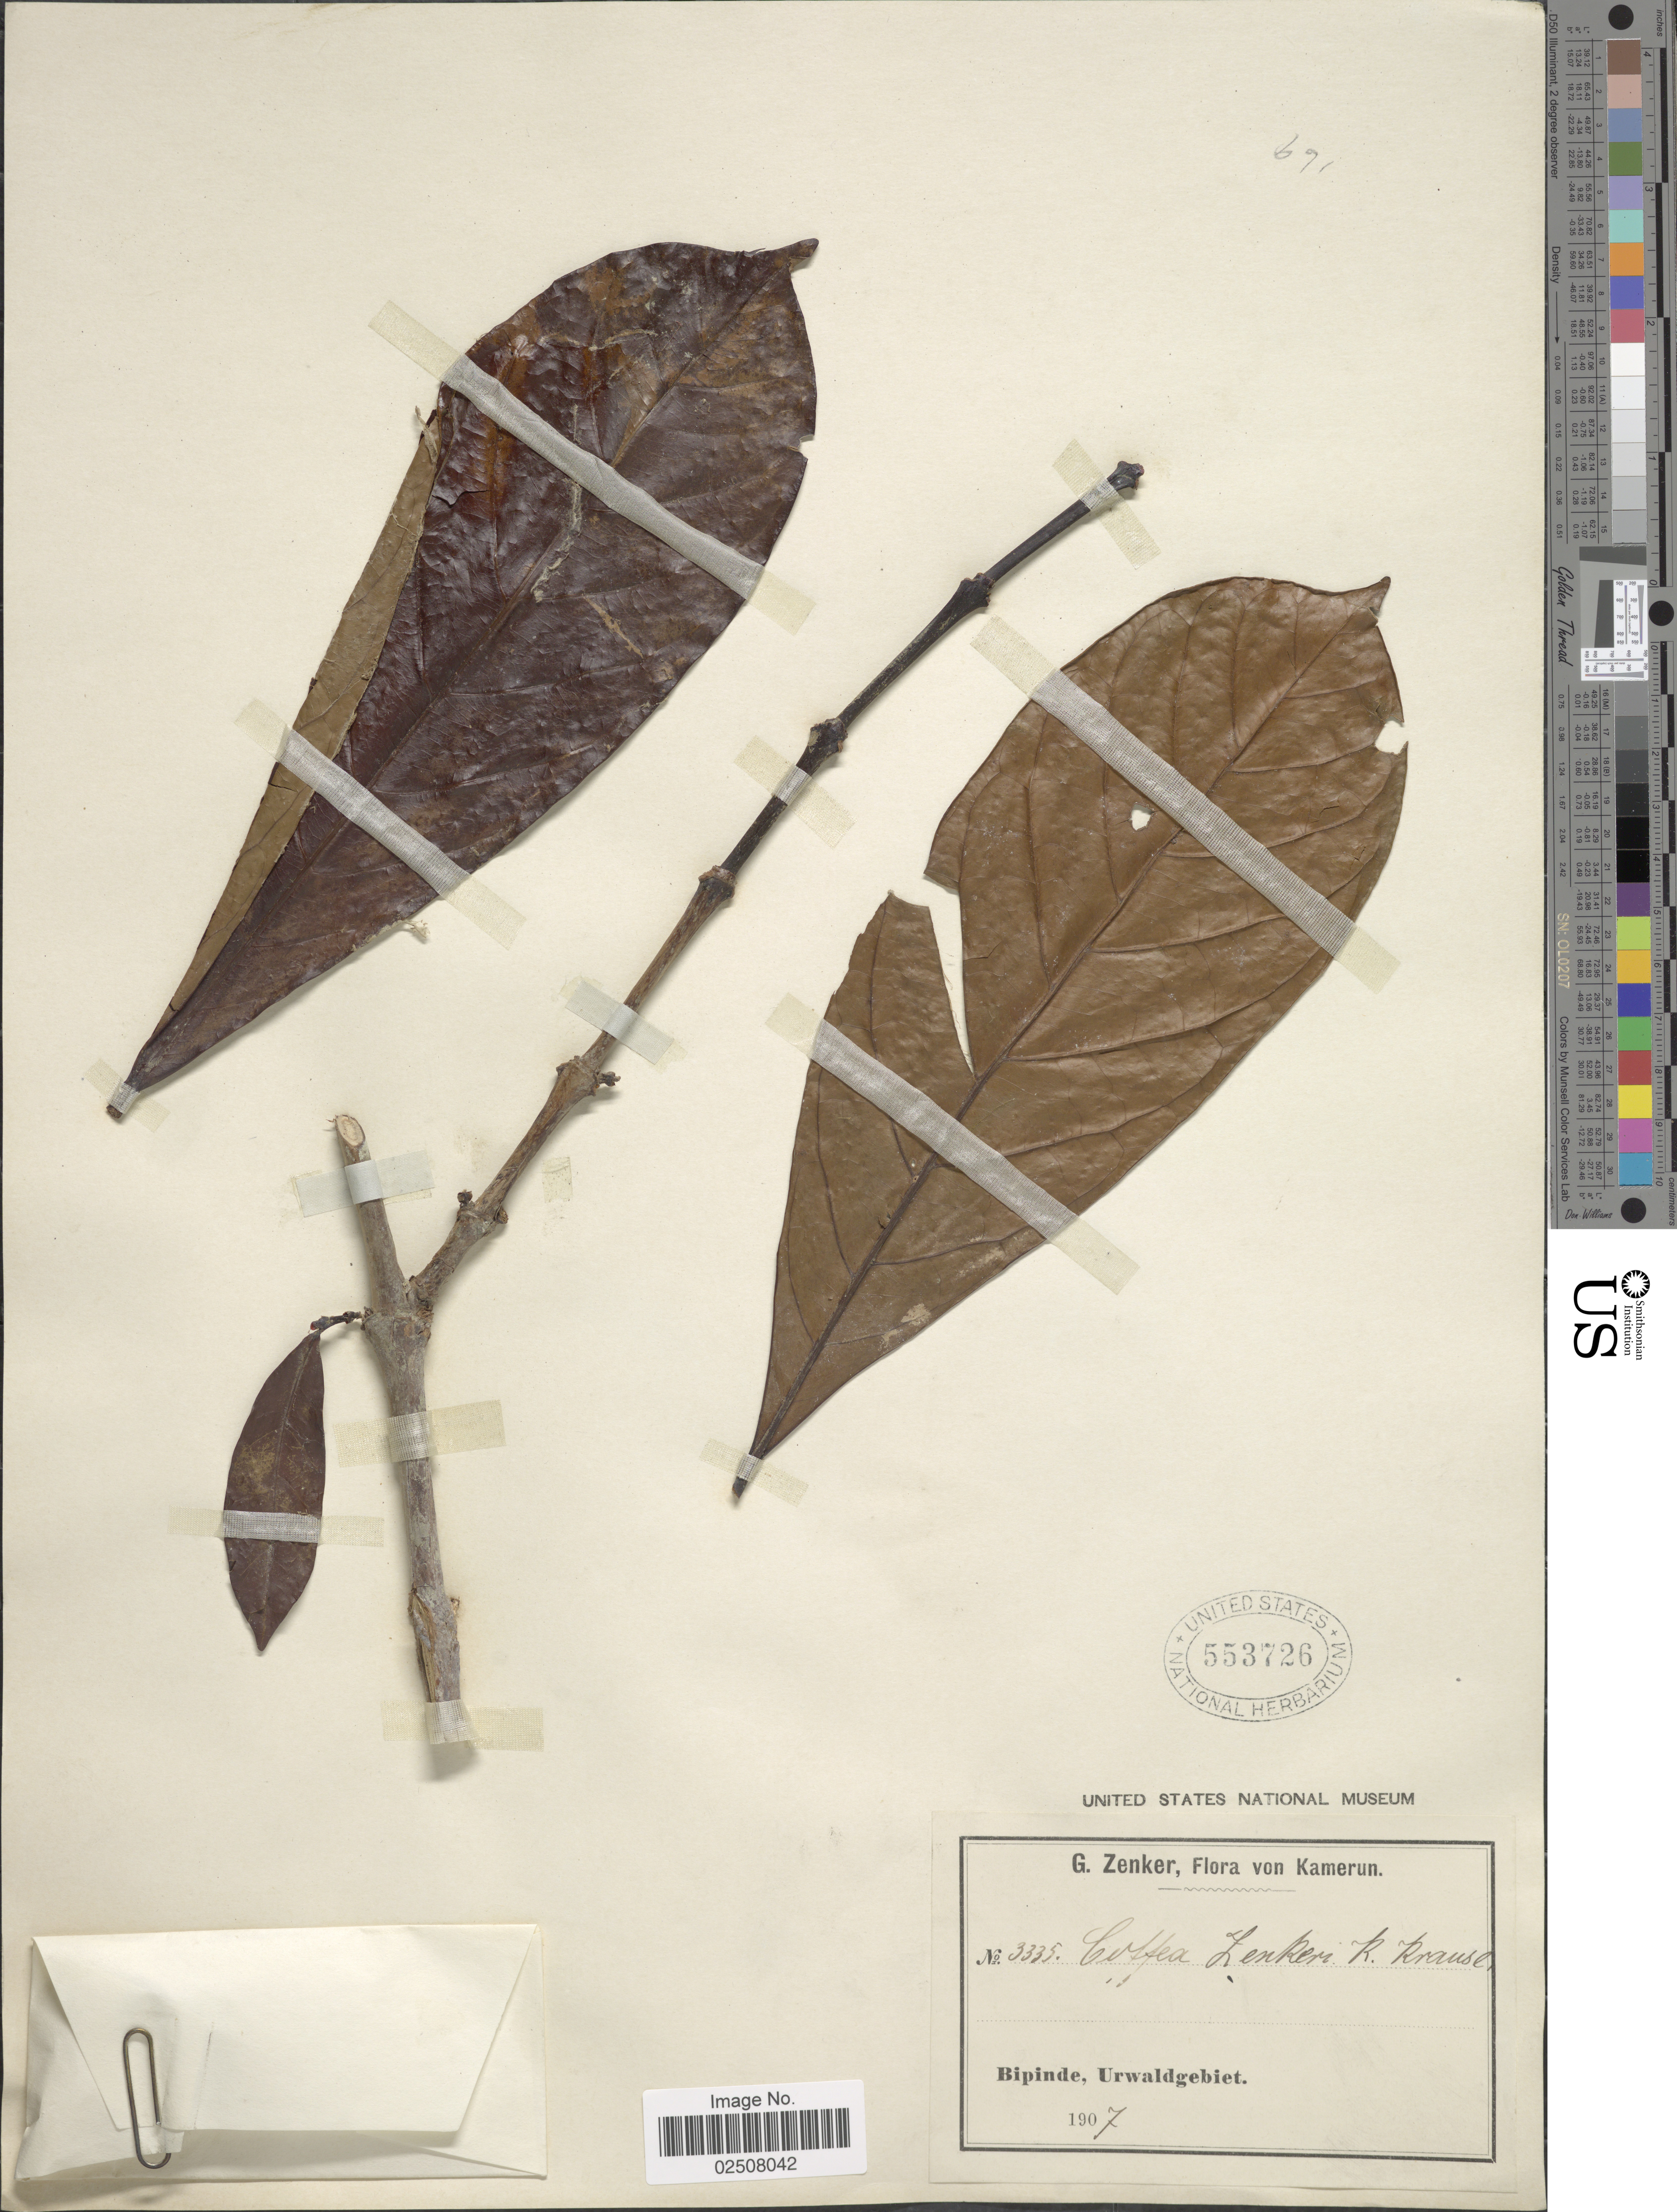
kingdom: Plantae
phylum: Tracheophyta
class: Magnoliopsida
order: Gentianales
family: Rubiaceae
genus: Coffea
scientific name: Coffea zenkeri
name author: De Wild. ex A. Chev.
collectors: G. A. Zenker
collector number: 3335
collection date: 1907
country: Cameroon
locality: Bipinde, Urwaldgebiet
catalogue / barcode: US 553726